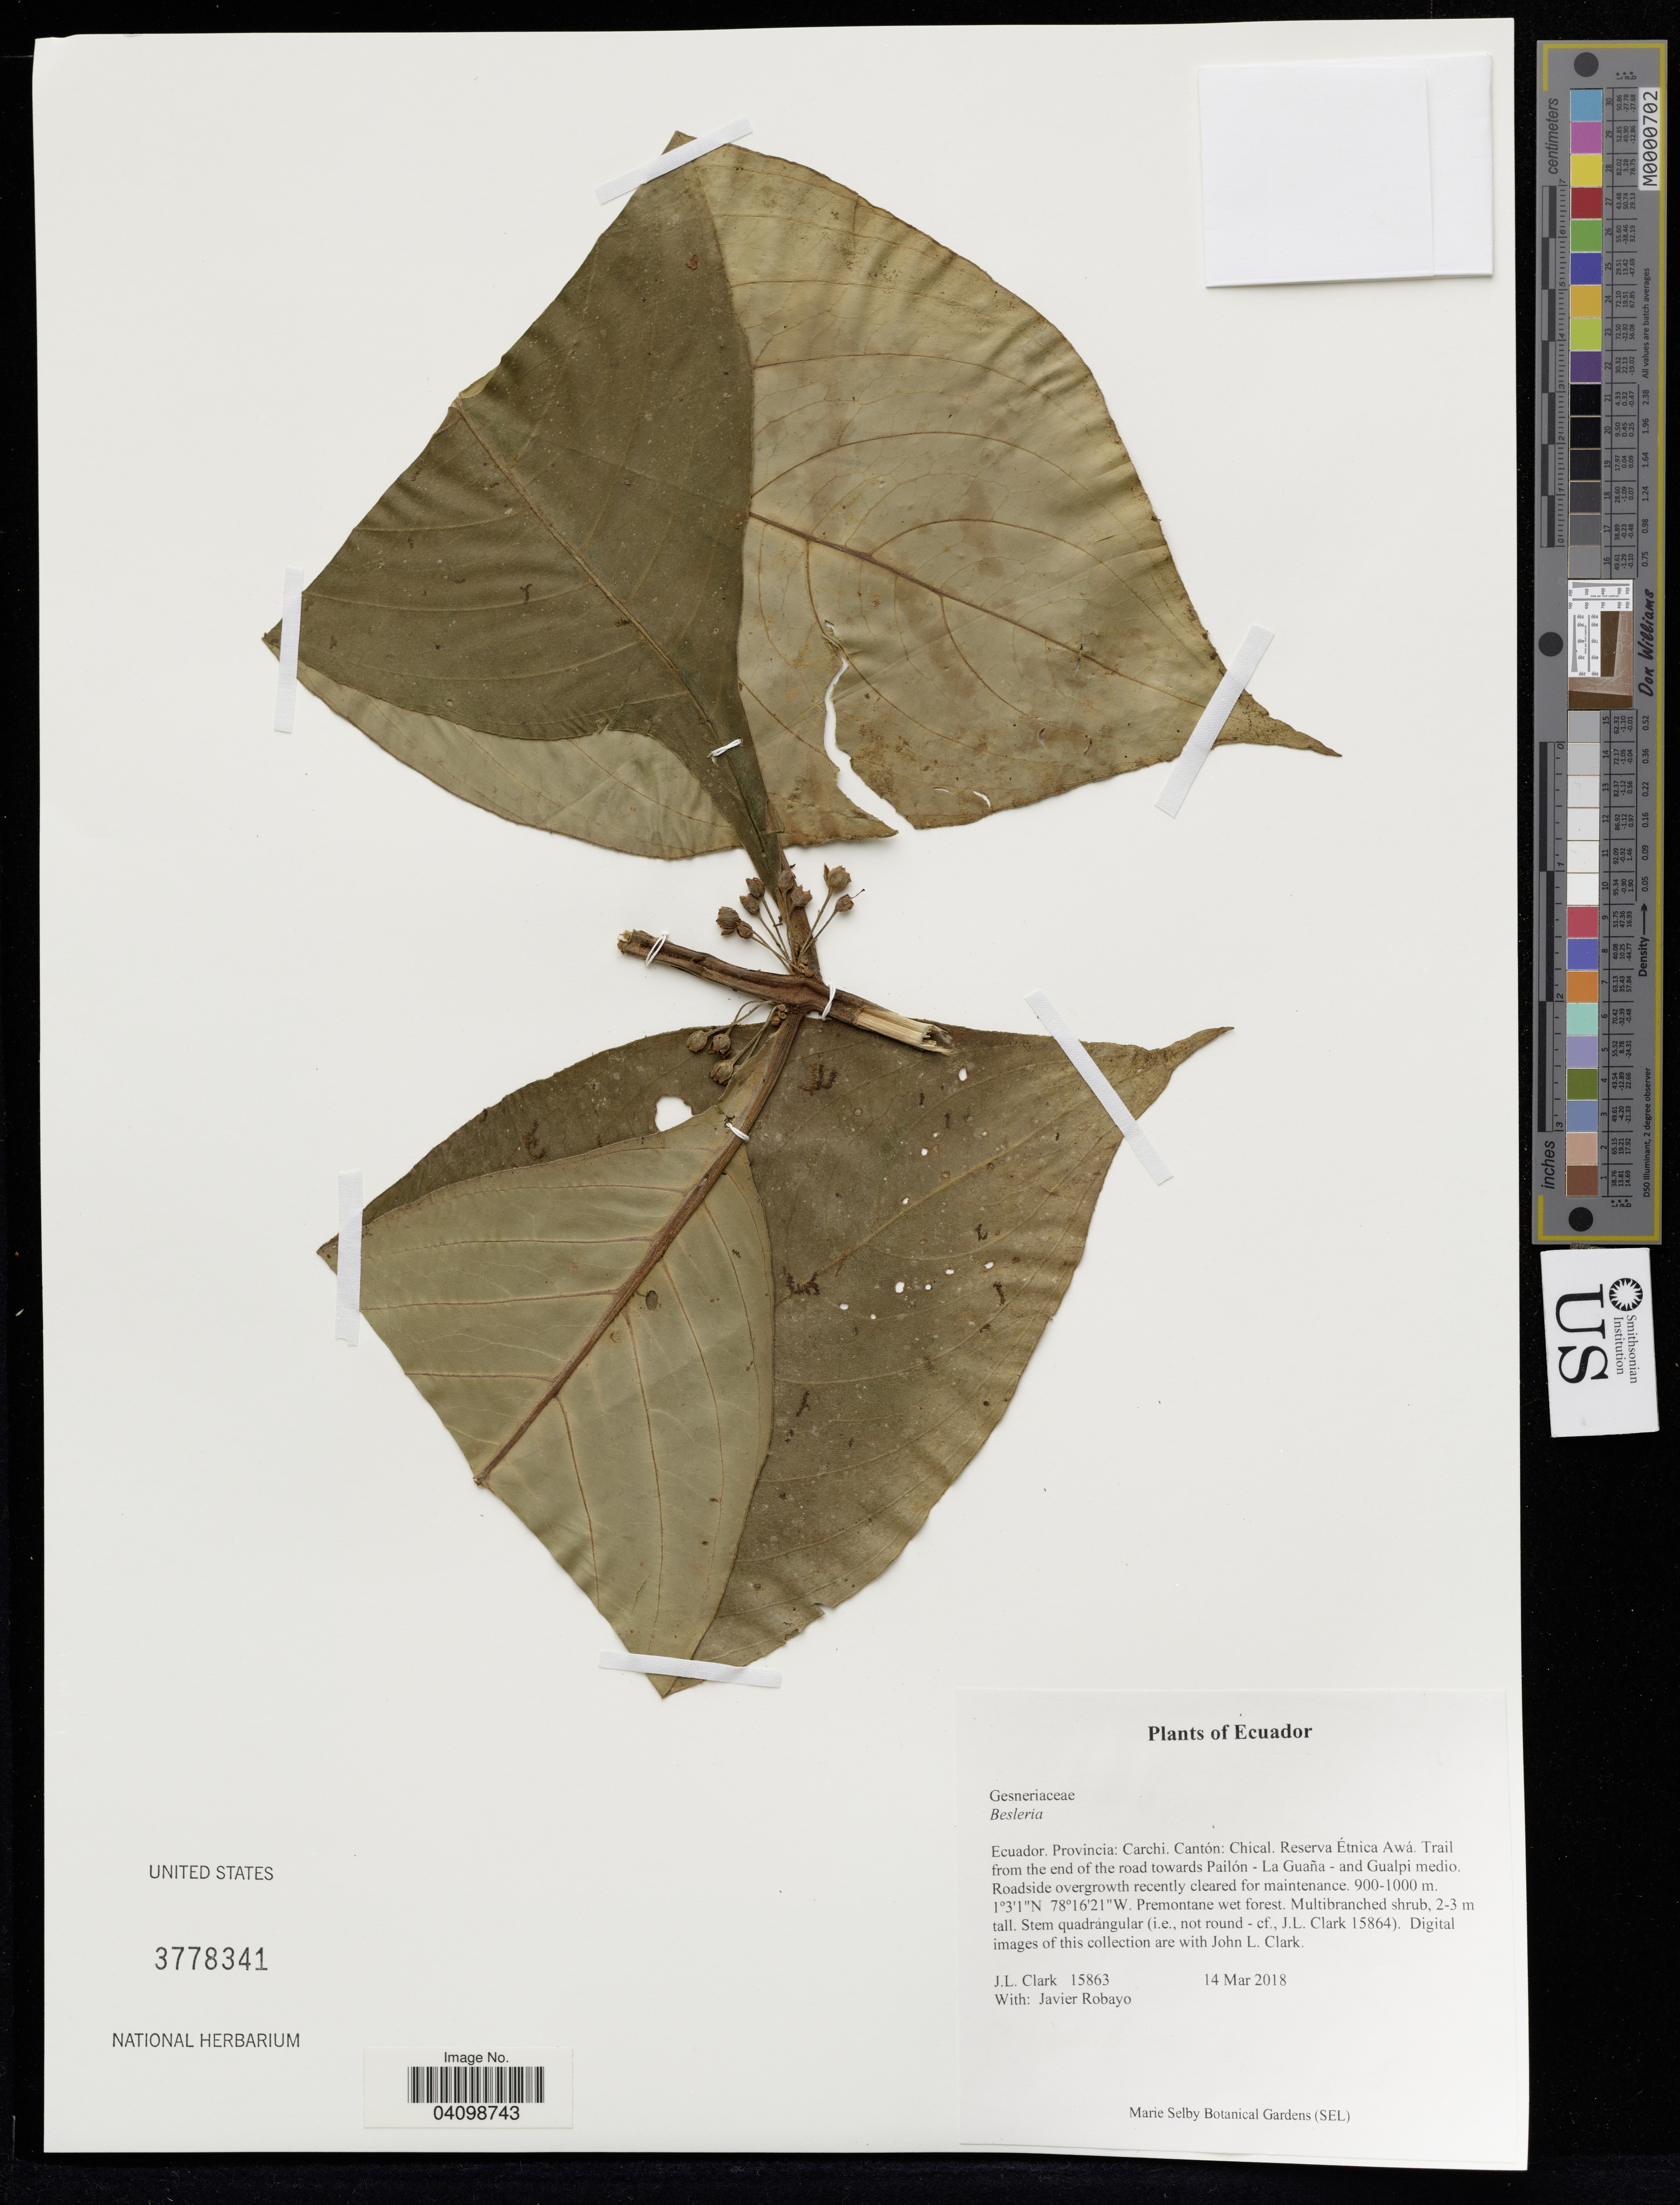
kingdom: Plantae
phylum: Tracheophyta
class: Magnoliopsida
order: Lamiales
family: Gesneriaceae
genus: Besleria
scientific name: Besleria sp.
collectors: J. Clark & J. Robayo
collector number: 15863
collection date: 2018-03-14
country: Ecuador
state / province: Carchi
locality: Cantón: Chical, Reserva Étnica Awá, Trail from the end of the road towards Pailón - La Guaña - and Gualpi medio, Roadside overgrowth recently cleared maintenance.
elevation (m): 900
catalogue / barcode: US 3778341